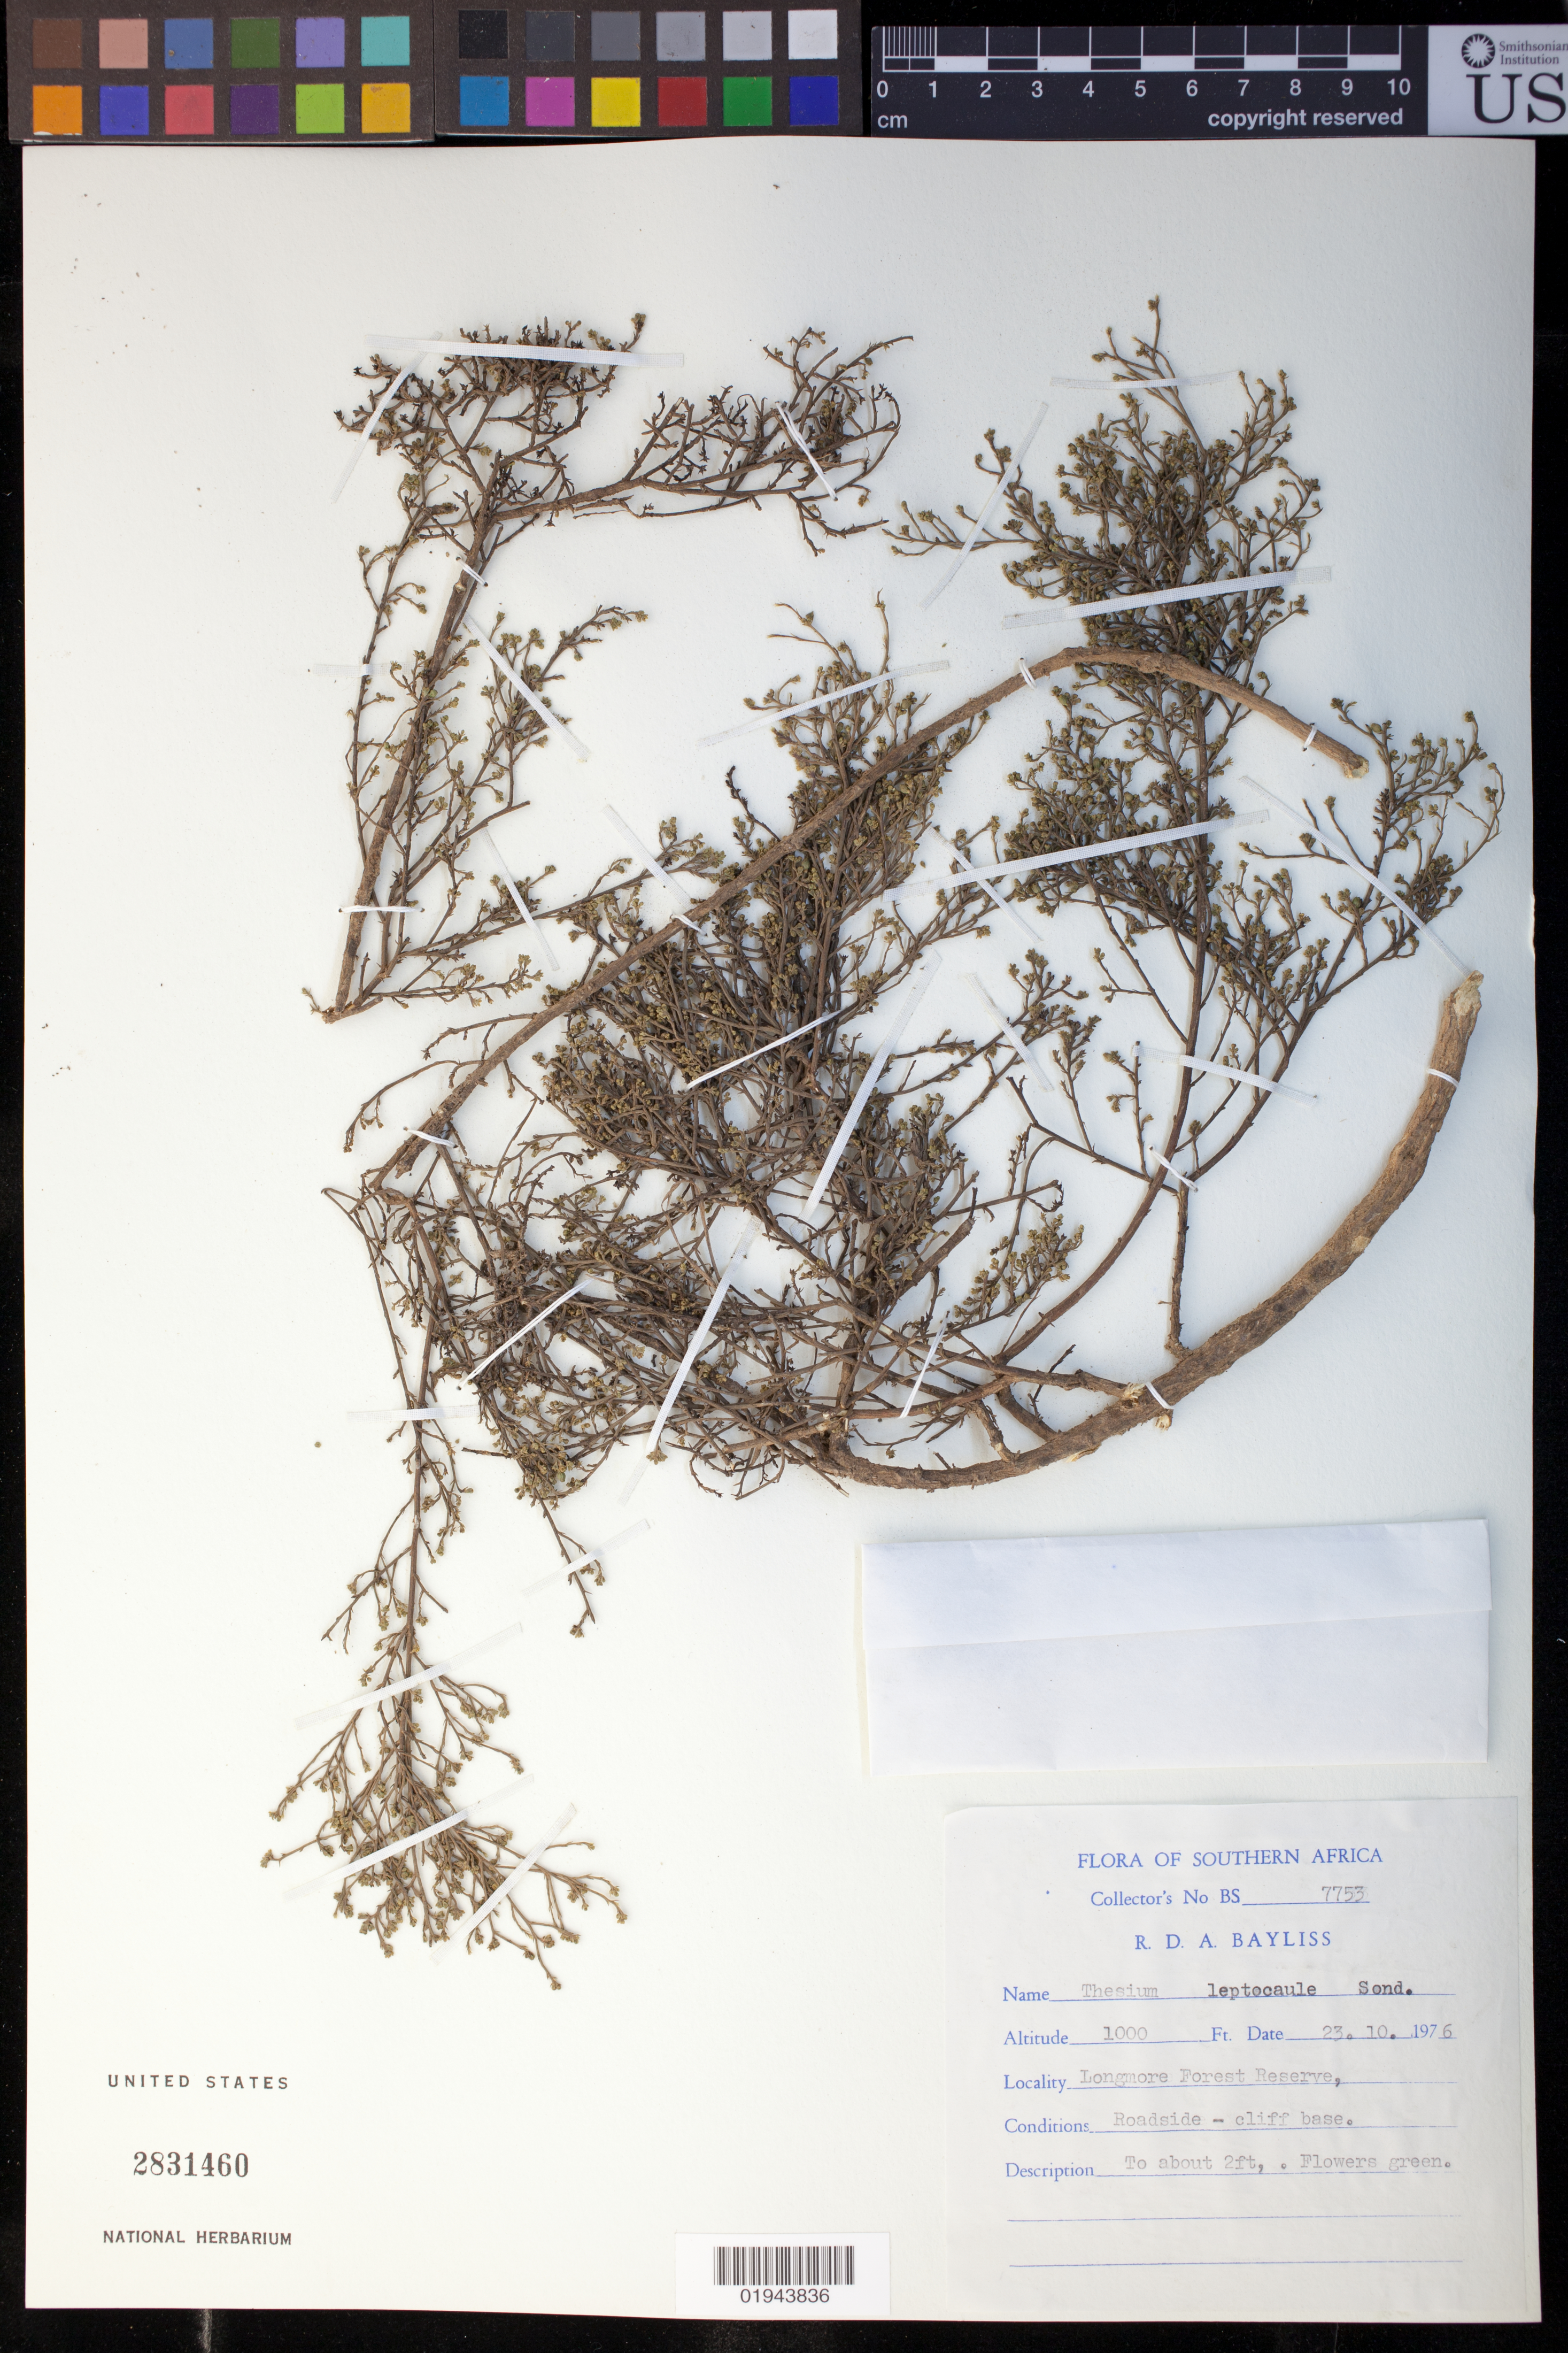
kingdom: Plantae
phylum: Tracheophyta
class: Magnoliopsida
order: Santalales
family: Thesiaceae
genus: Thesium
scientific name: Thesium leptocaule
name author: Sond.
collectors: R. Bayliss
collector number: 7753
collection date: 1976-10-23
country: South Africa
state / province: Eastern Cape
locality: Longmore Forest Reserve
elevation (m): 305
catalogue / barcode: US 2831460